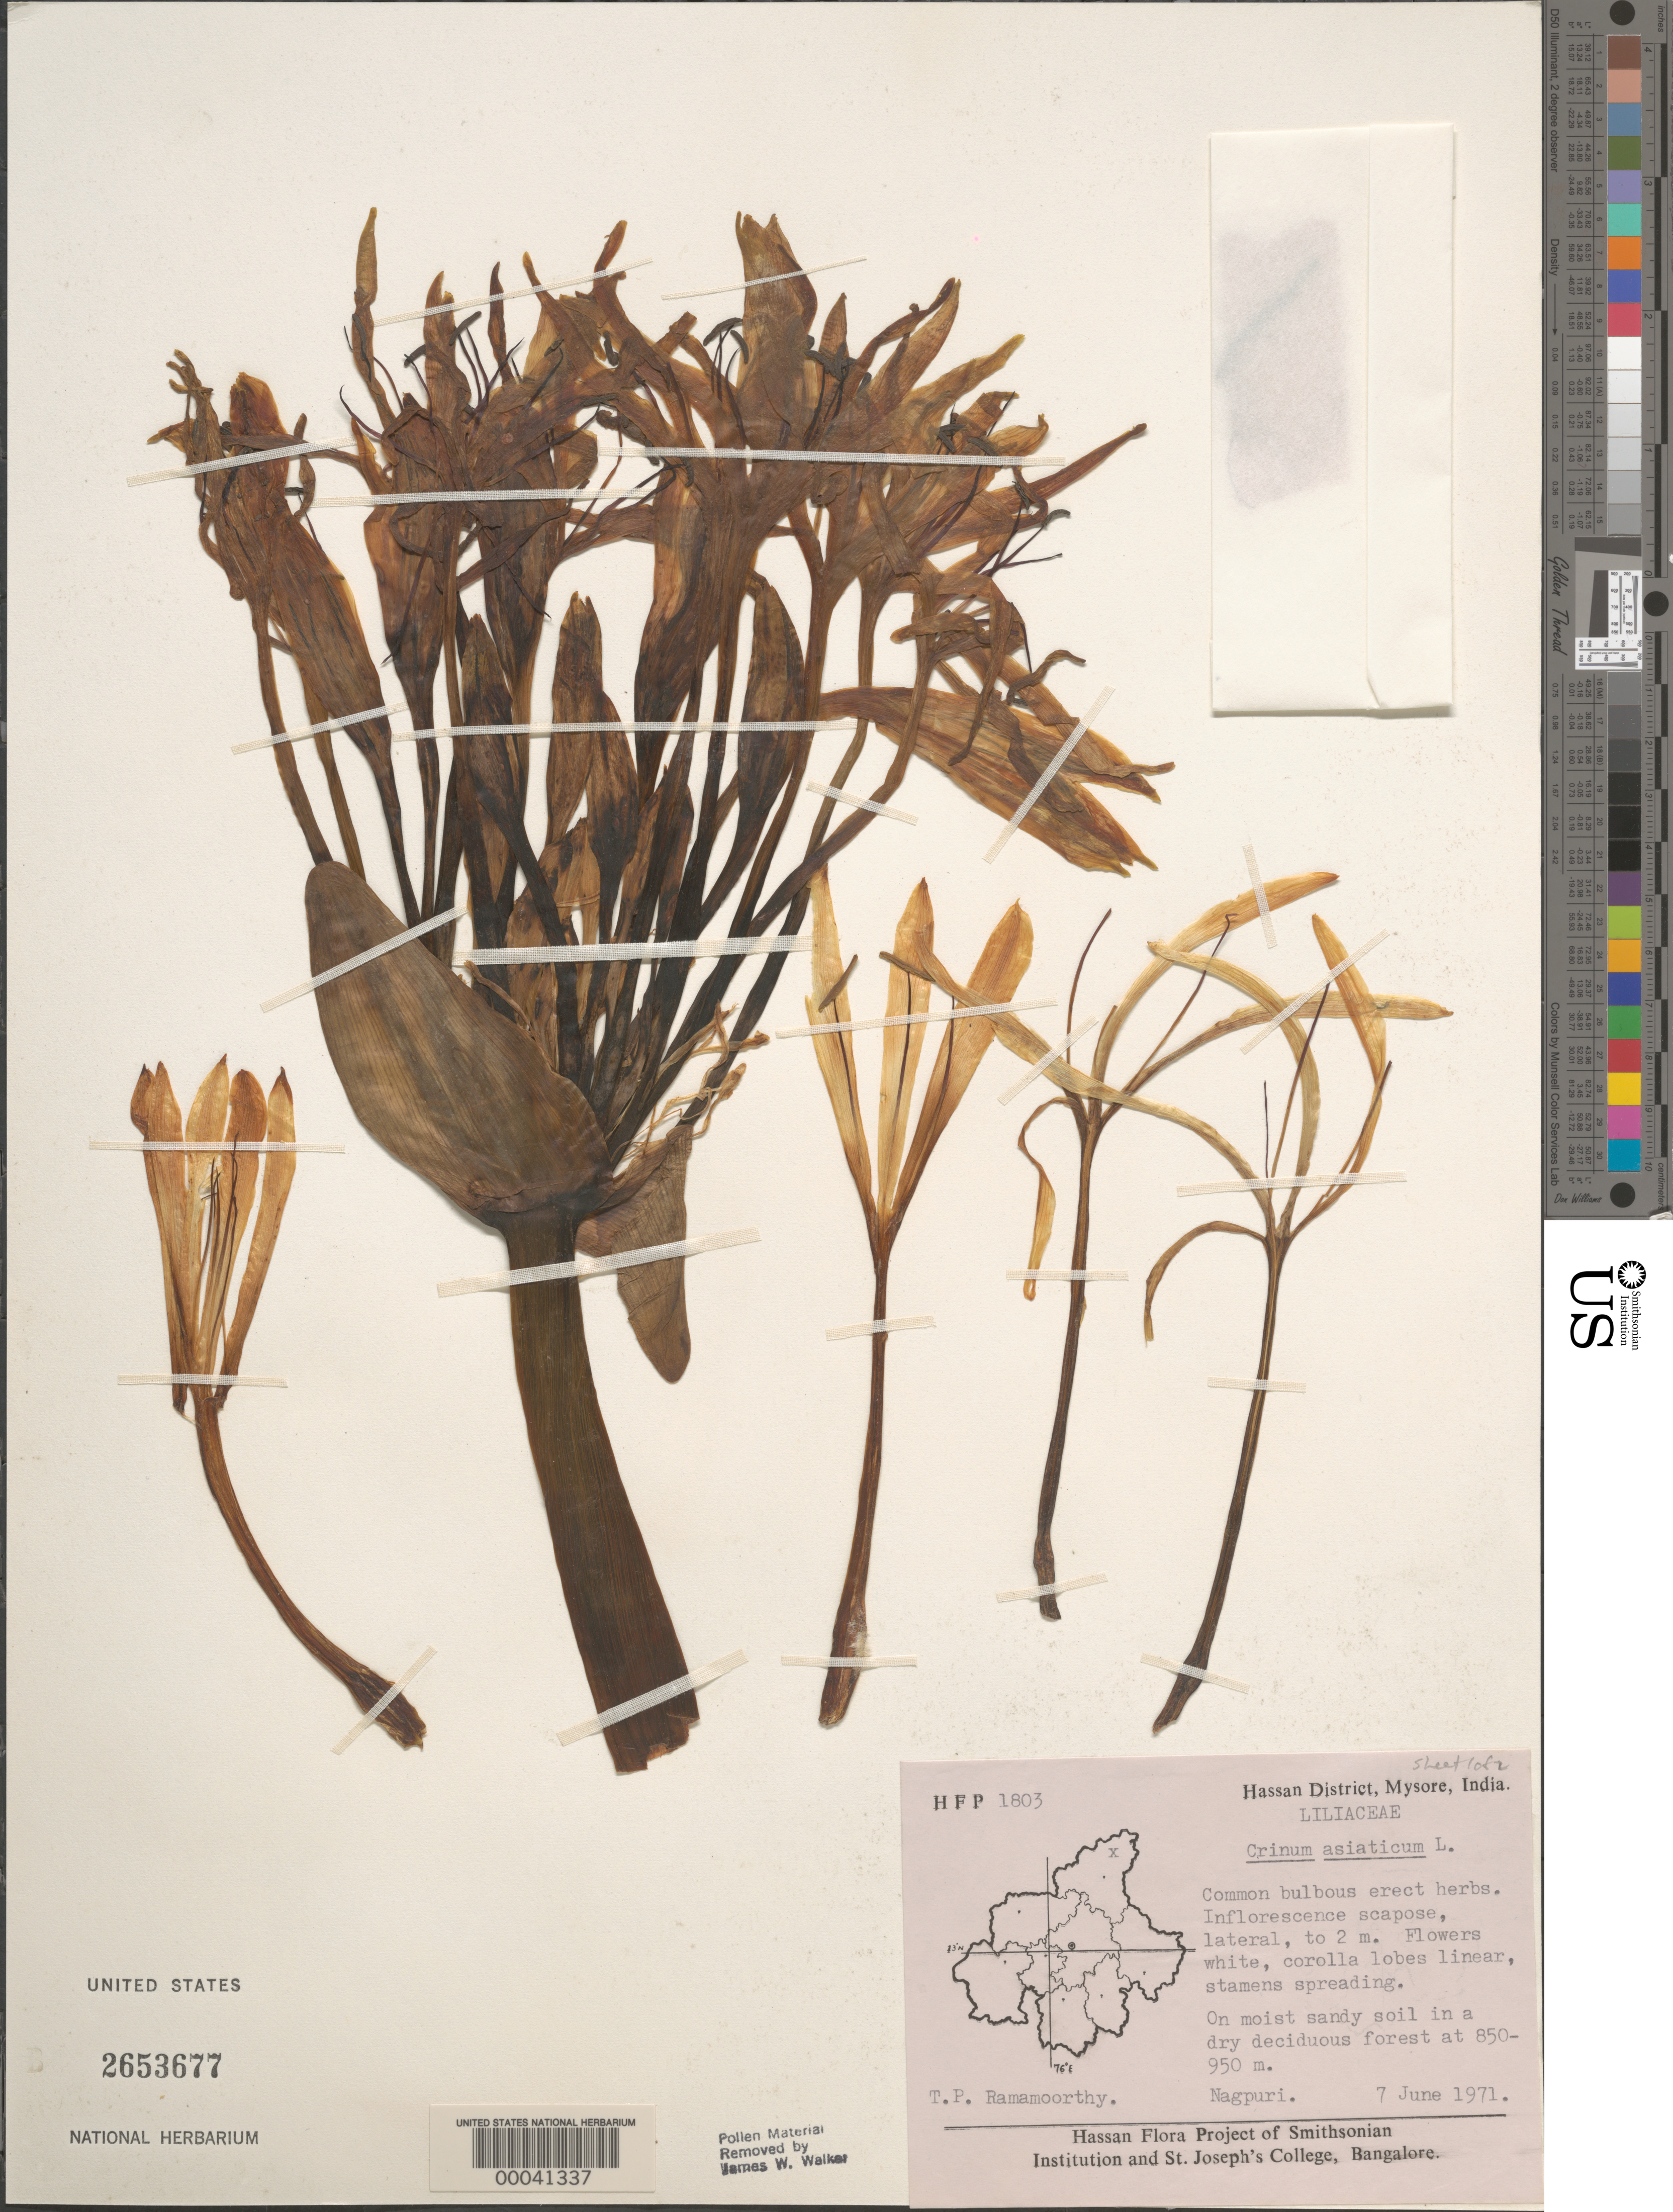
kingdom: Plantae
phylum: Tracheophyta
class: Liliopsida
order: Asparagales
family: Amaryllidaceae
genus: Crinum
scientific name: Crinum asiaticum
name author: L.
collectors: T. P. Ramamoorthy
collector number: Hfp 1803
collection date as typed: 07 Jun 1971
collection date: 1971-06-07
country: India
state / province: Karnataka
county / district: Hassan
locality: Nagpuri, mysore state [mysore state = karnataka.]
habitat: Moist sandy soil in a dry deciduous forest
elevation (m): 850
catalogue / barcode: US 2653677